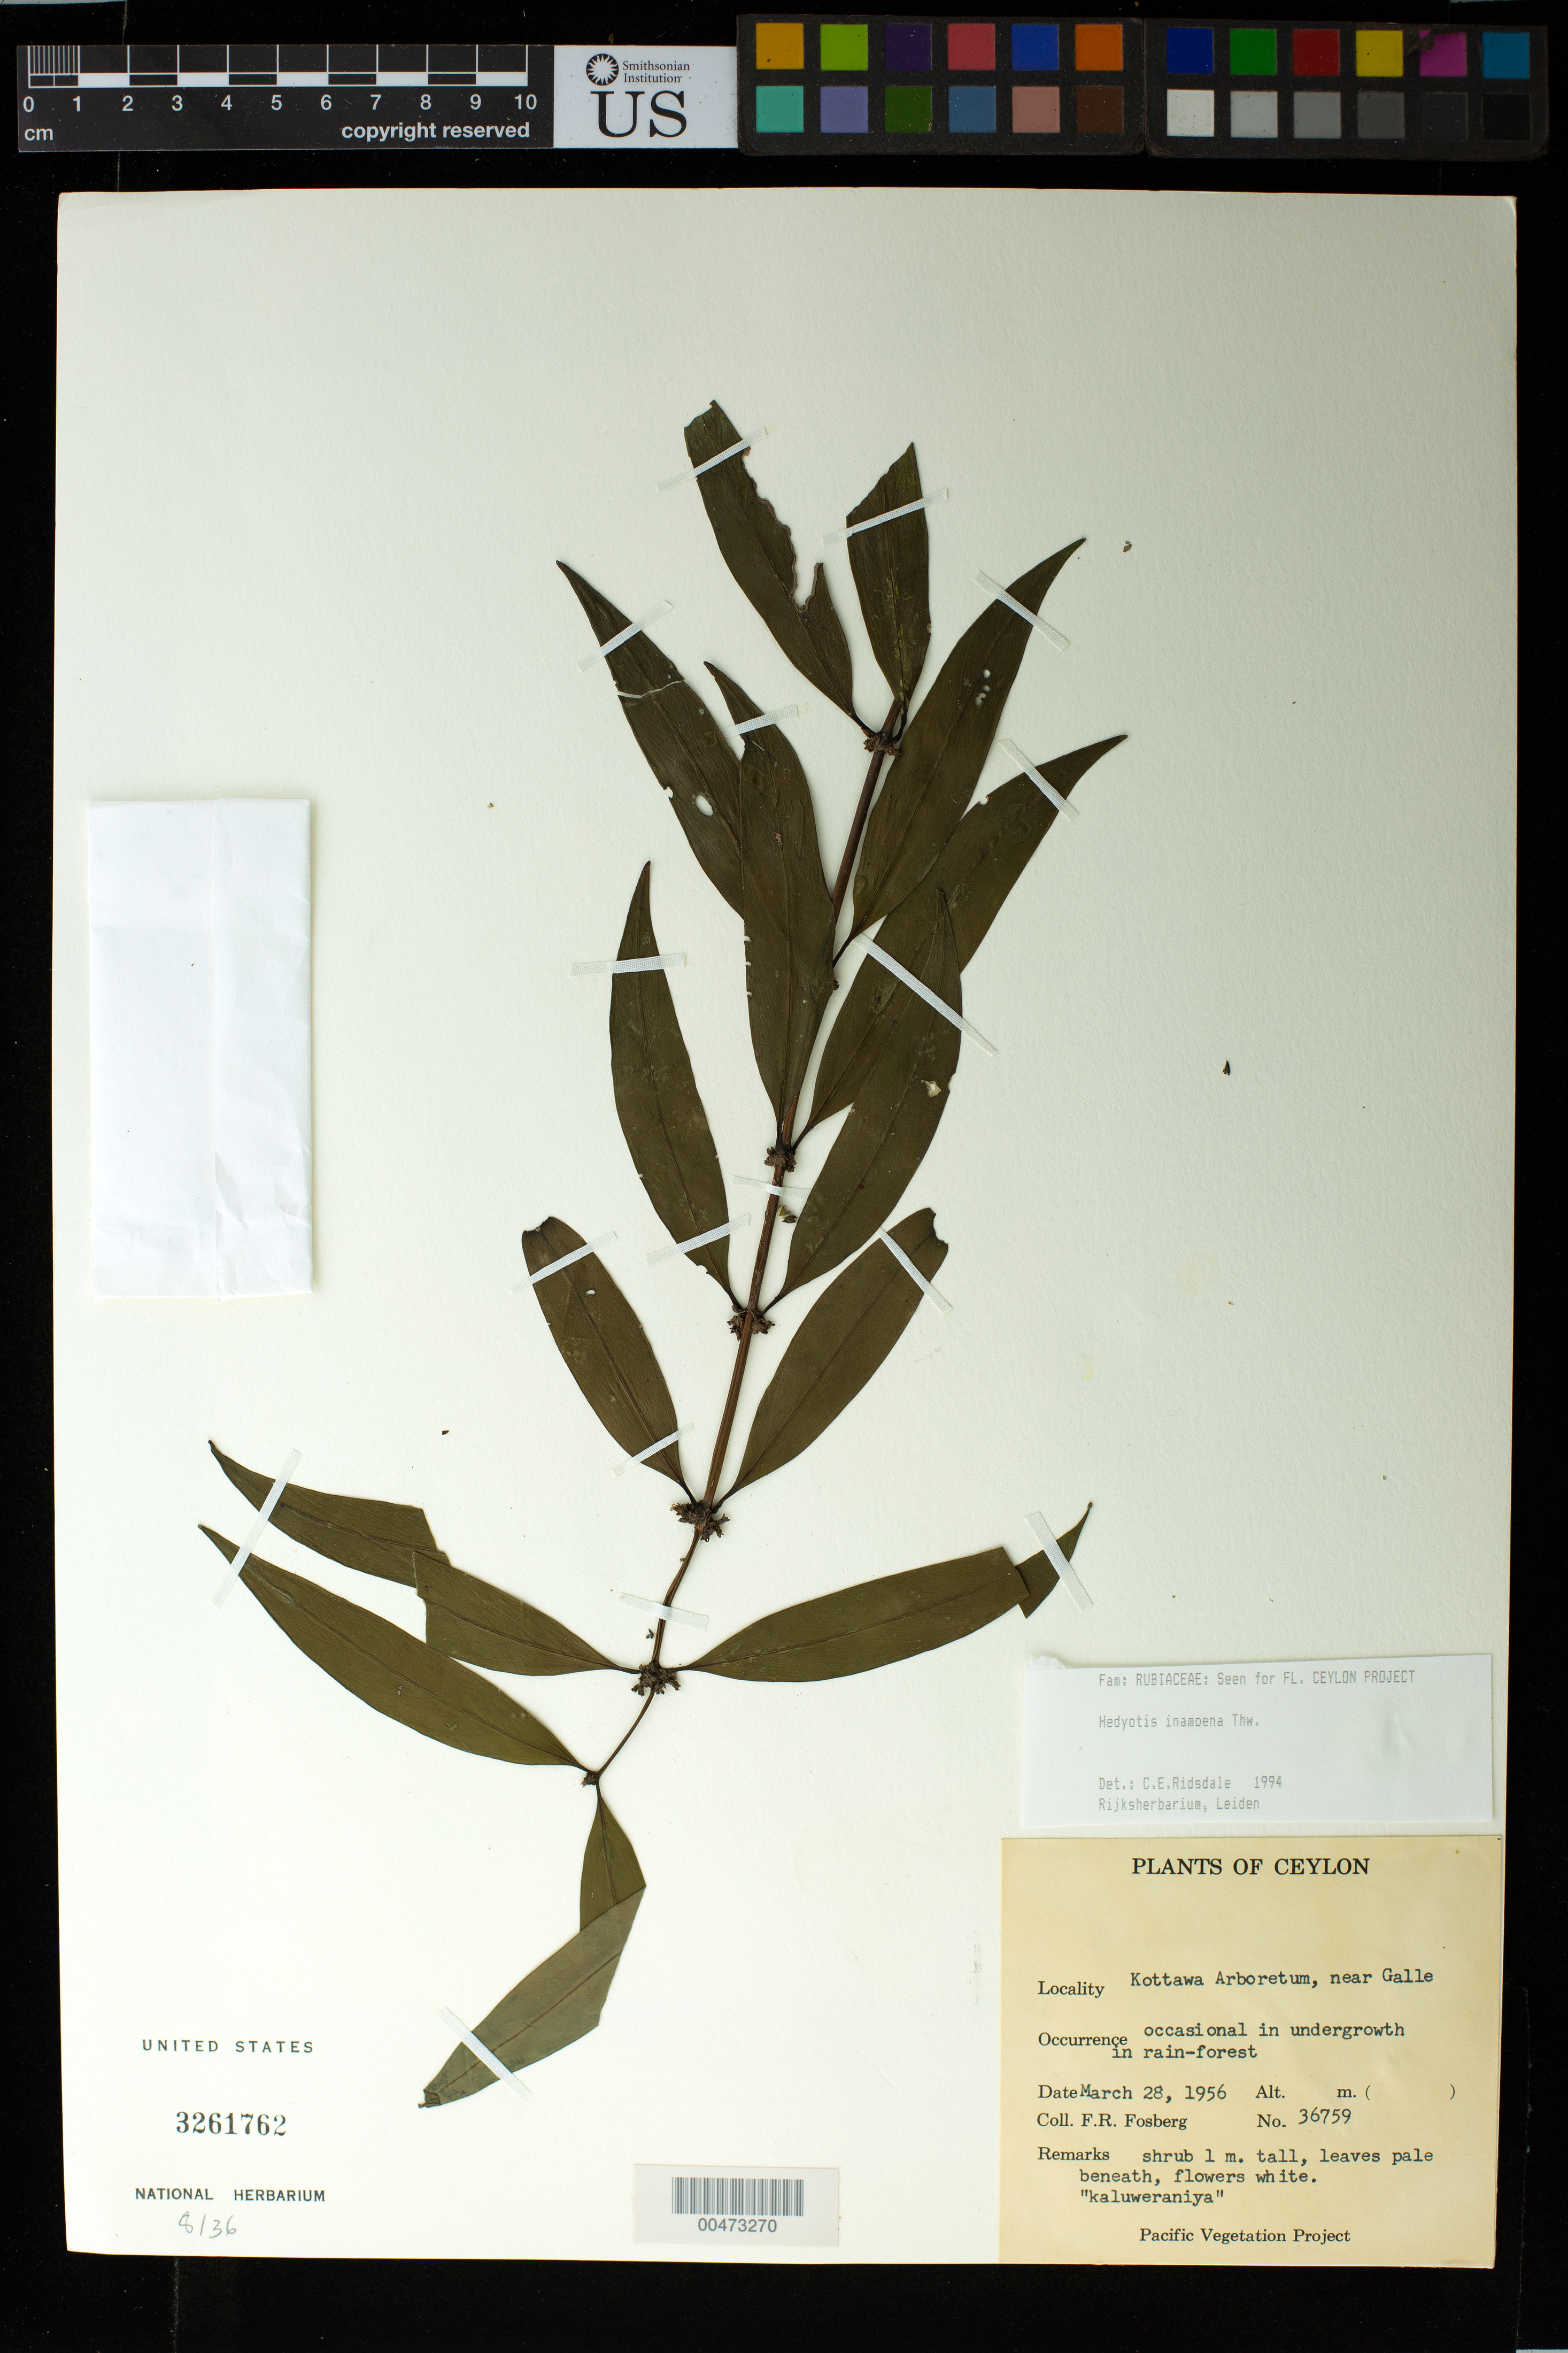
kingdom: Plantae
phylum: Tracheophyta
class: Magnoliopsida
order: Gentianales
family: Rubiaceae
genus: Hedyotis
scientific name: Hedyotis inamoena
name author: Thwaites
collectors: F. R. Fosberg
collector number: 36759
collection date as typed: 28 Mar 1956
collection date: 1956-03-28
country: Sri Lanka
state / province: Southern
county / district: Galle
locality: Kottawa Arboretum, near Galle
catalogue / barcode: US 3261762